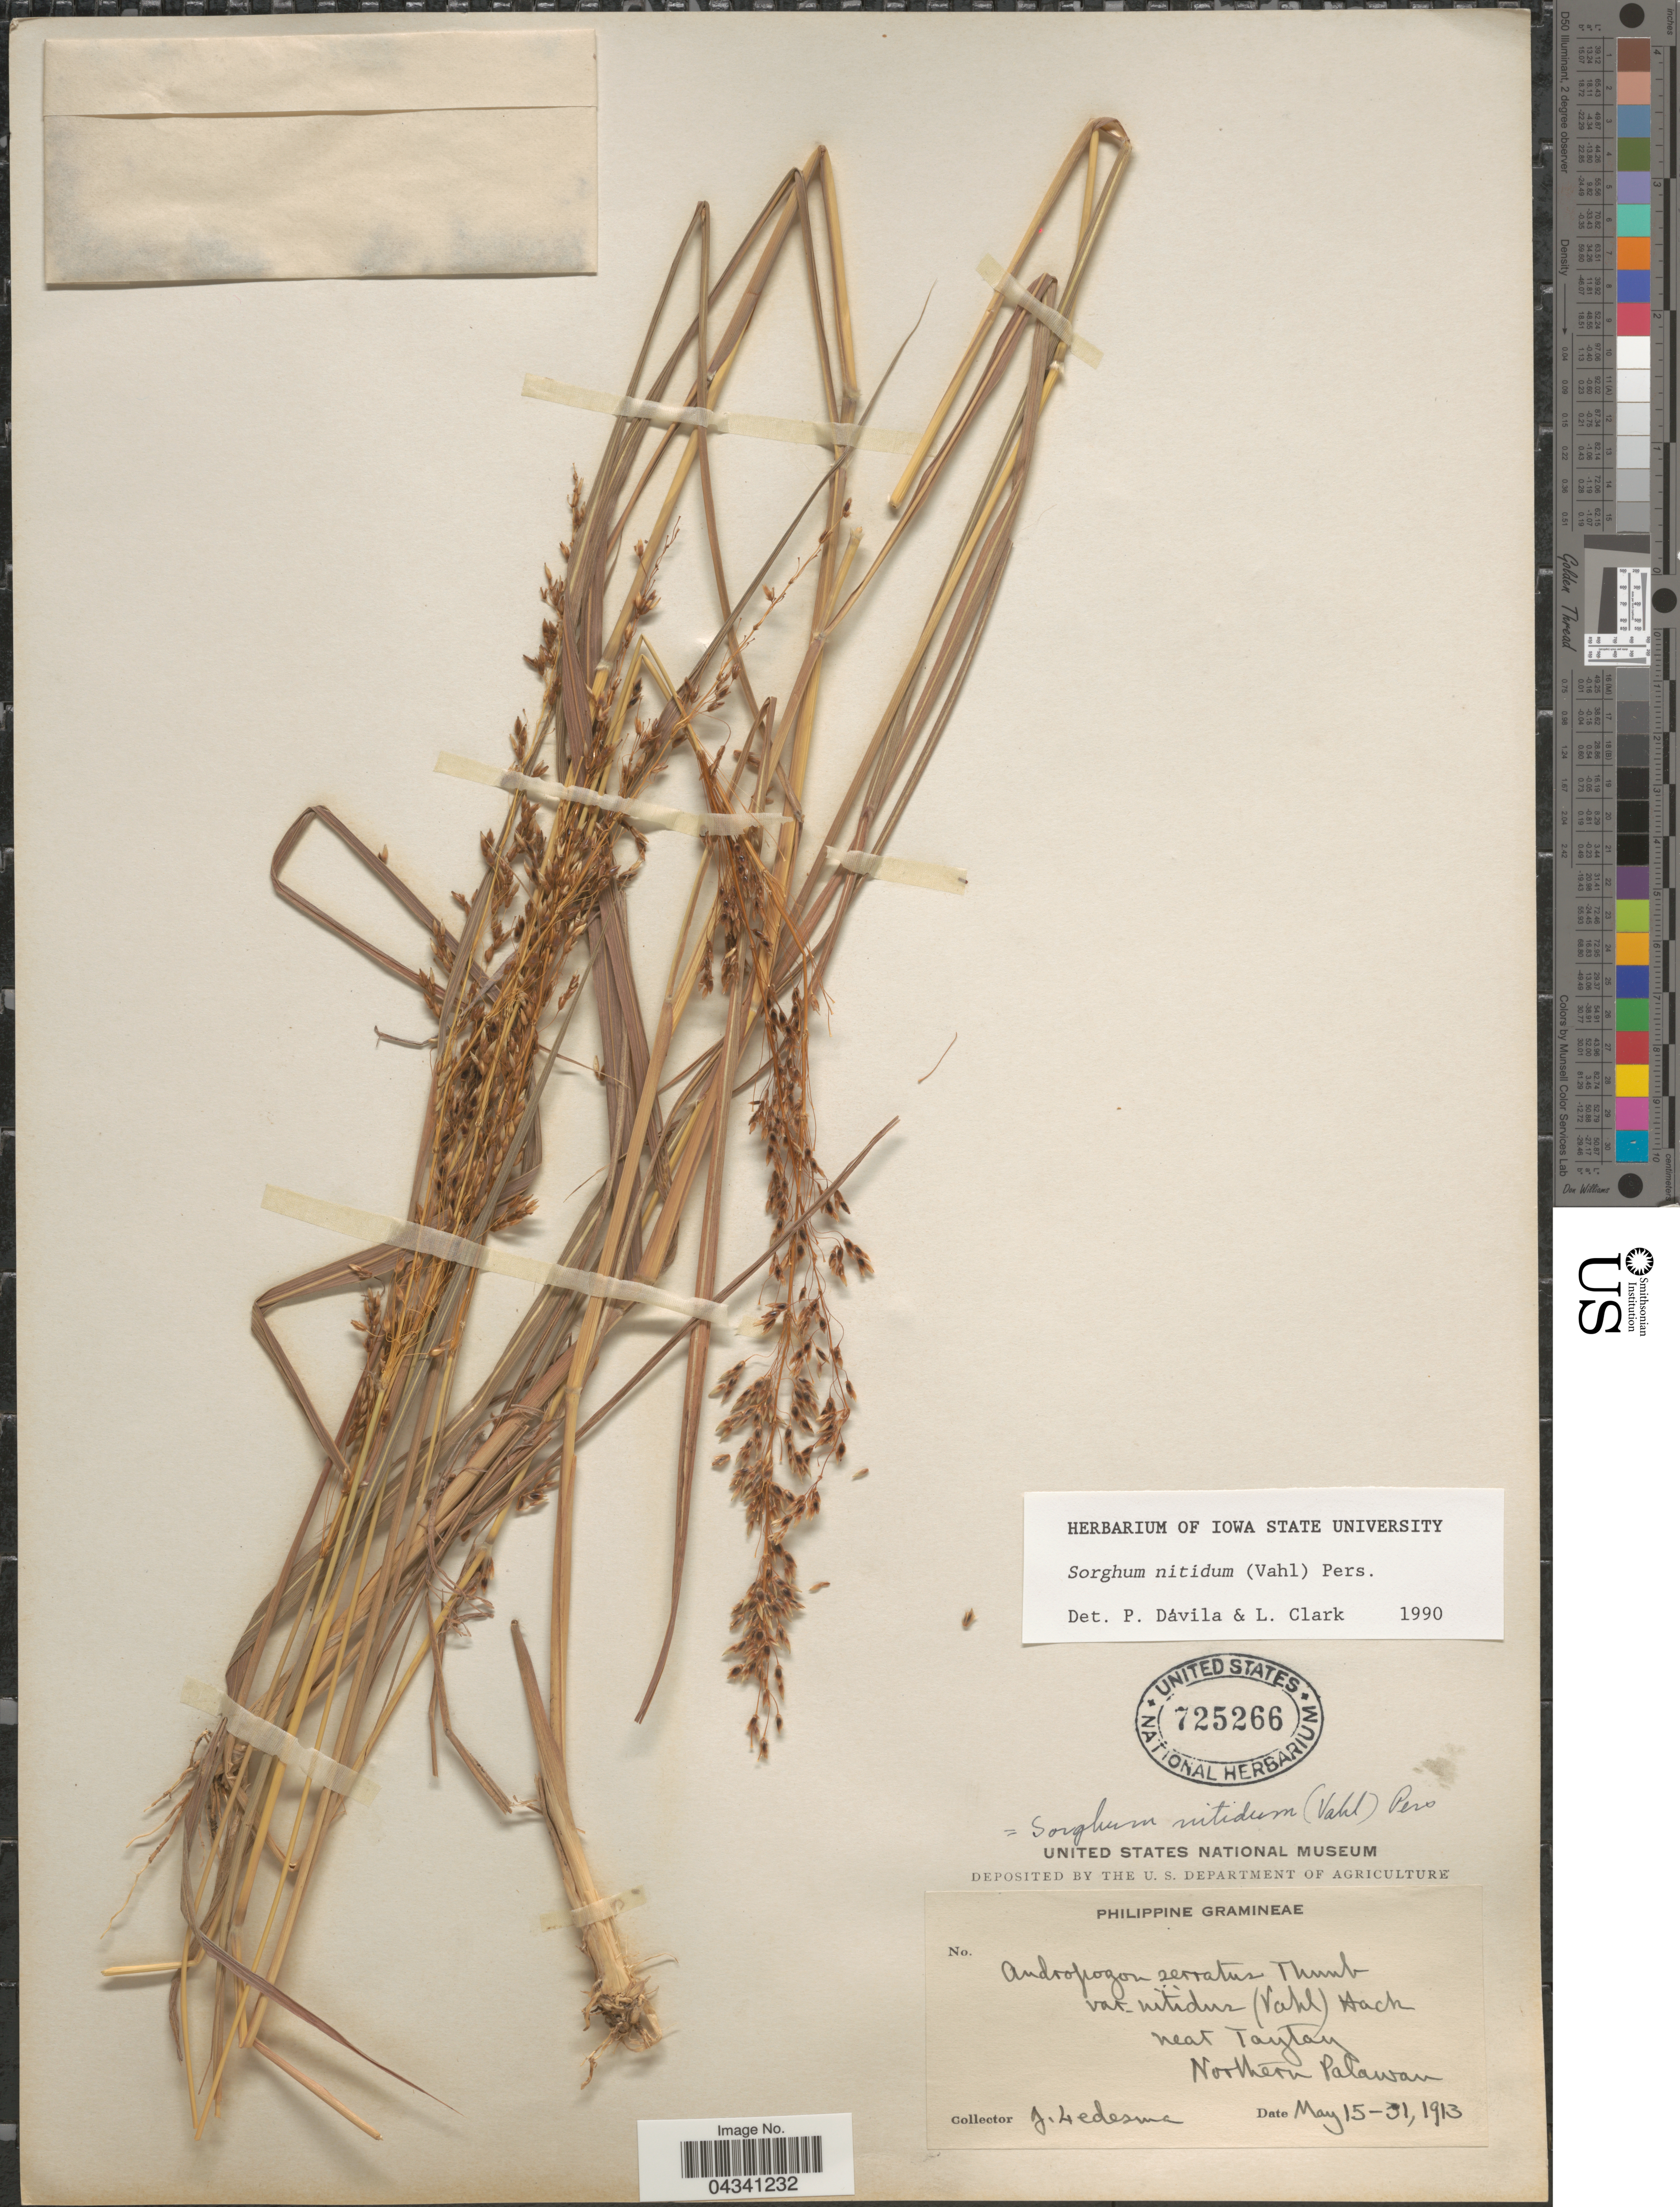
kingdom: Plantae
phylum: Tracheophyta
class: Liliopsida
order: Poales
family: Poaceae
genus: Sorghum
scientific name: Sorghum nitidum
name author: (Vahl) Pers.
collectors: G. Ledesma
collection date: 1913-05-15/1913-05-31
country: Philippines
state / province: Mimaropa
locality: Near Taytay. Northern Palawan.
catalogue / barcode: US 725266